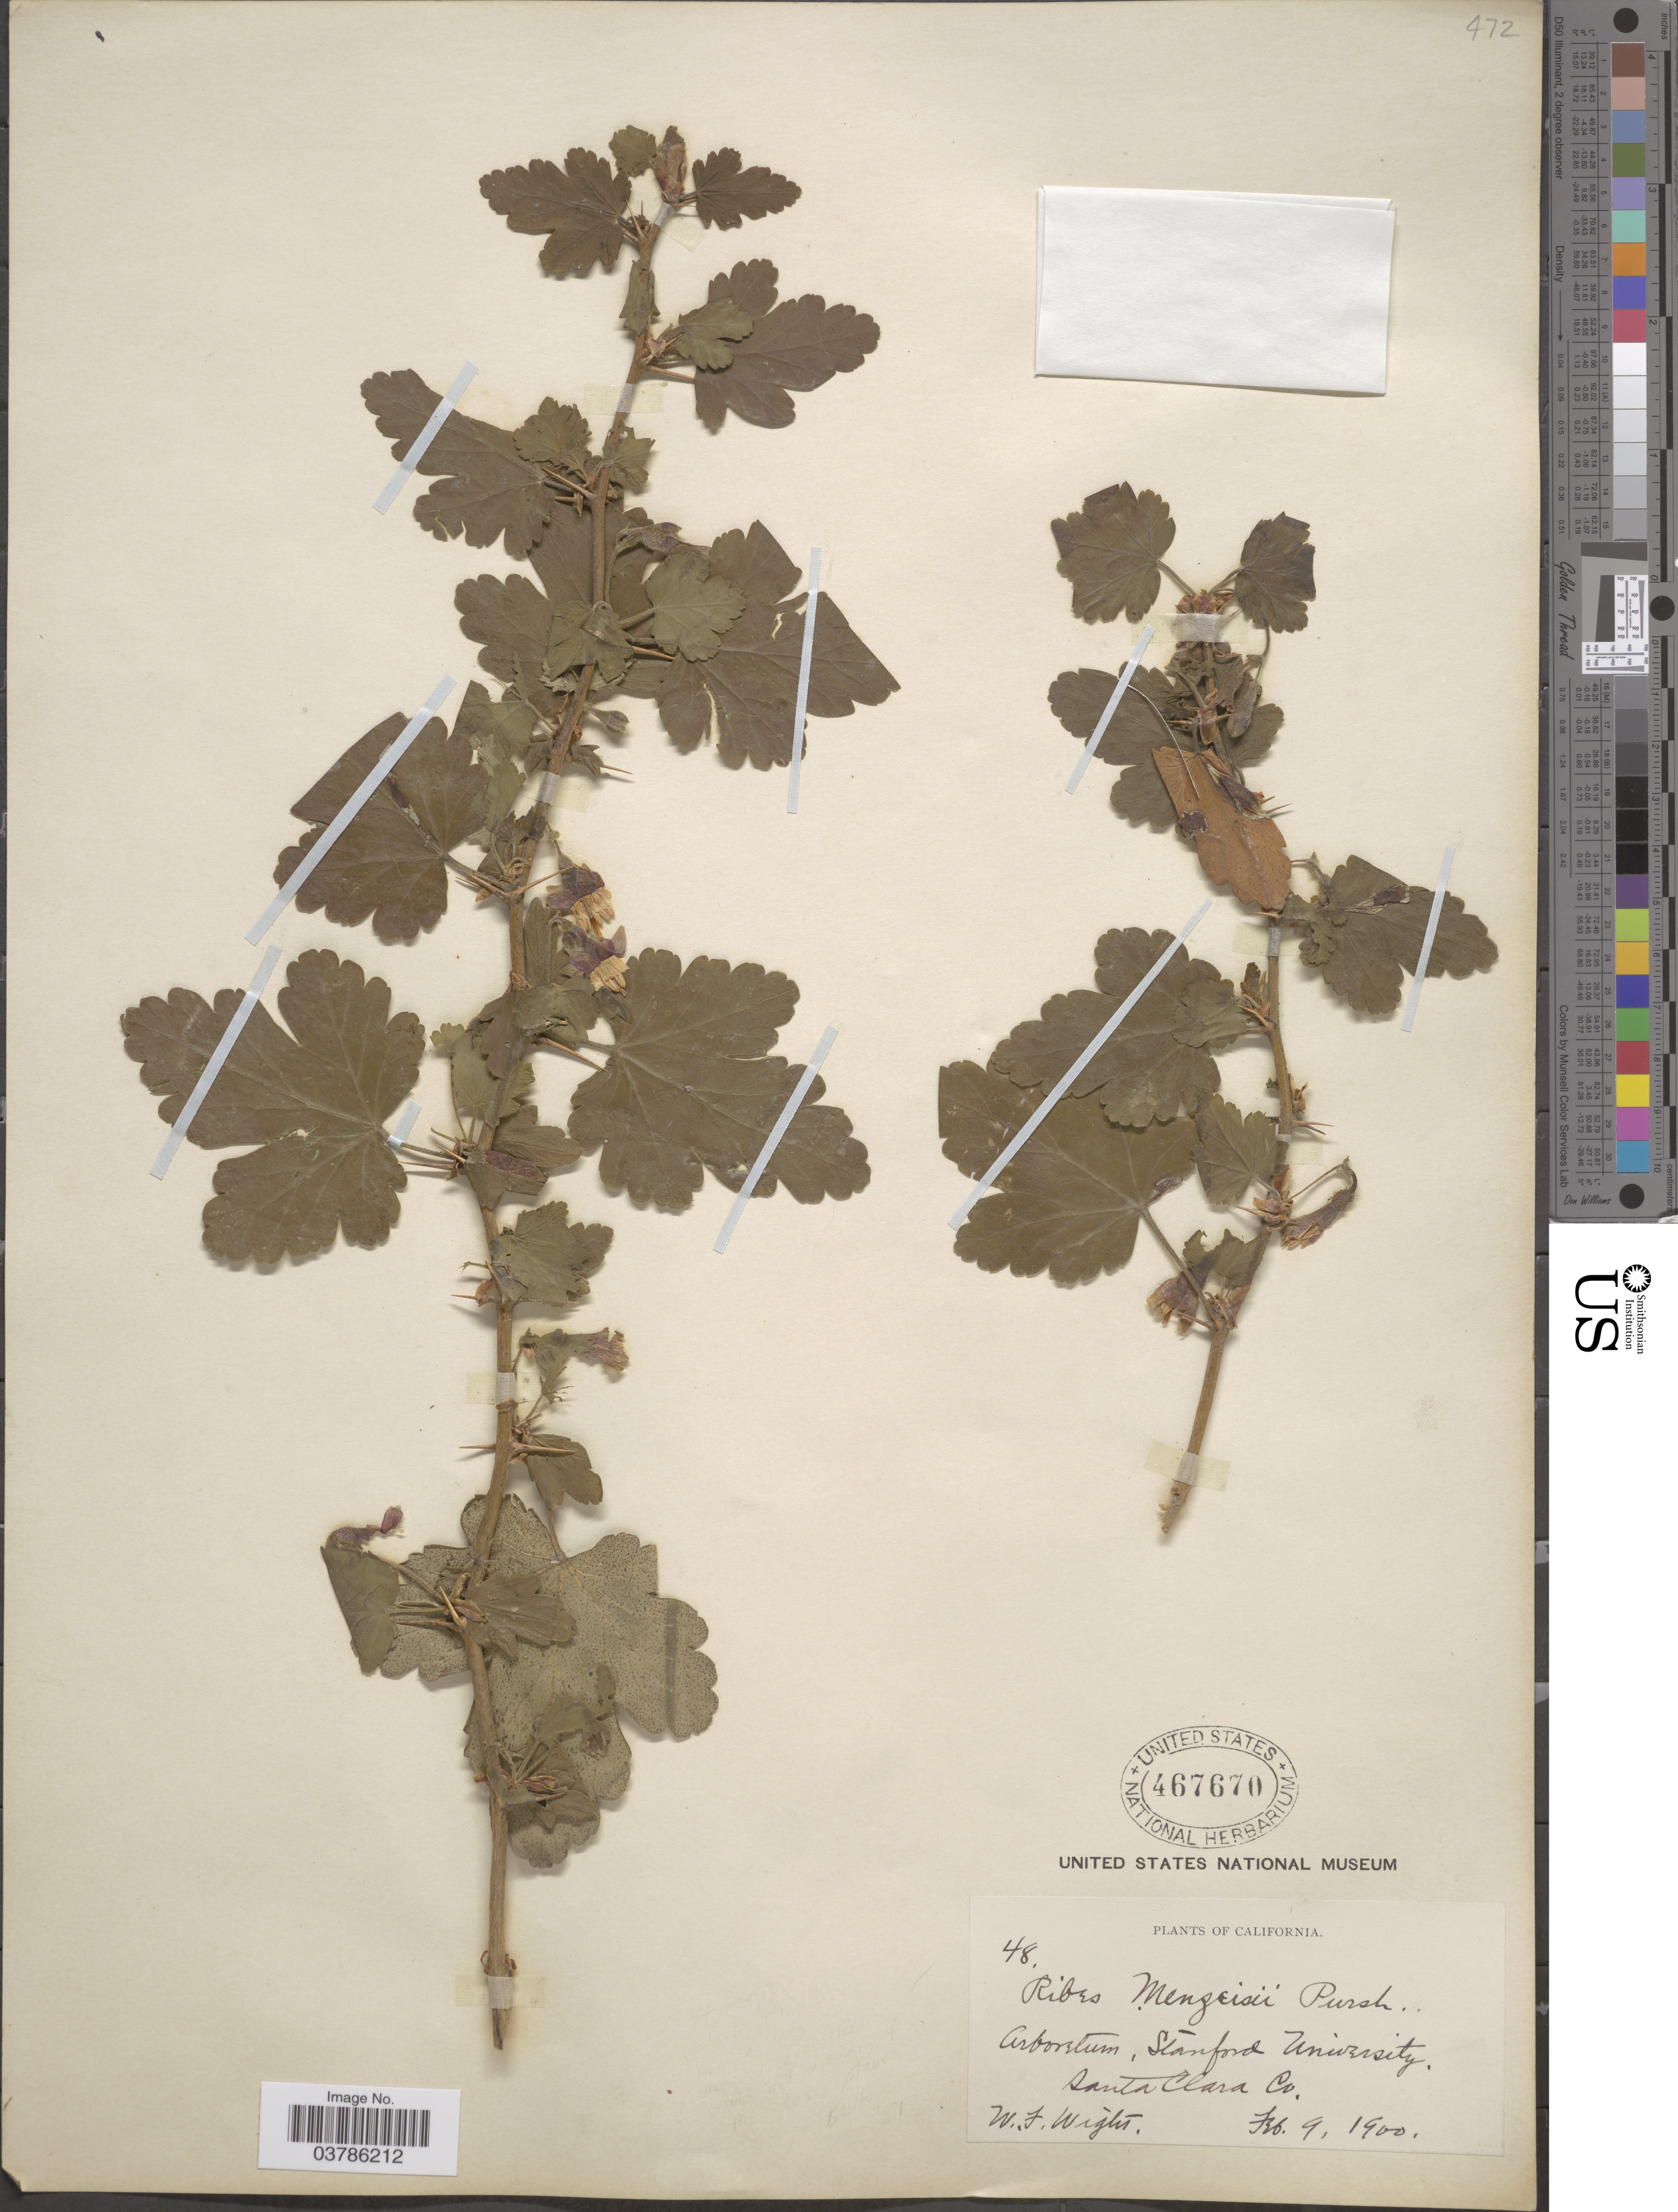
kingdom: Plantae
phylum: Tracheophyta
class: Magnoliopsida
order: Saxifragales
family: Grossulariaceae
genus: Ribes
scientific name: Ribes menziesii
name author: Pursh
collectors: W. Wight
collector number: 48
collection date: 1900-02-09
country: United States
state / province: California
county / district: Santa Clara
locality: Arboretum, Stanford University. Santa Clara Co.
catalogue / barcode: US 467670